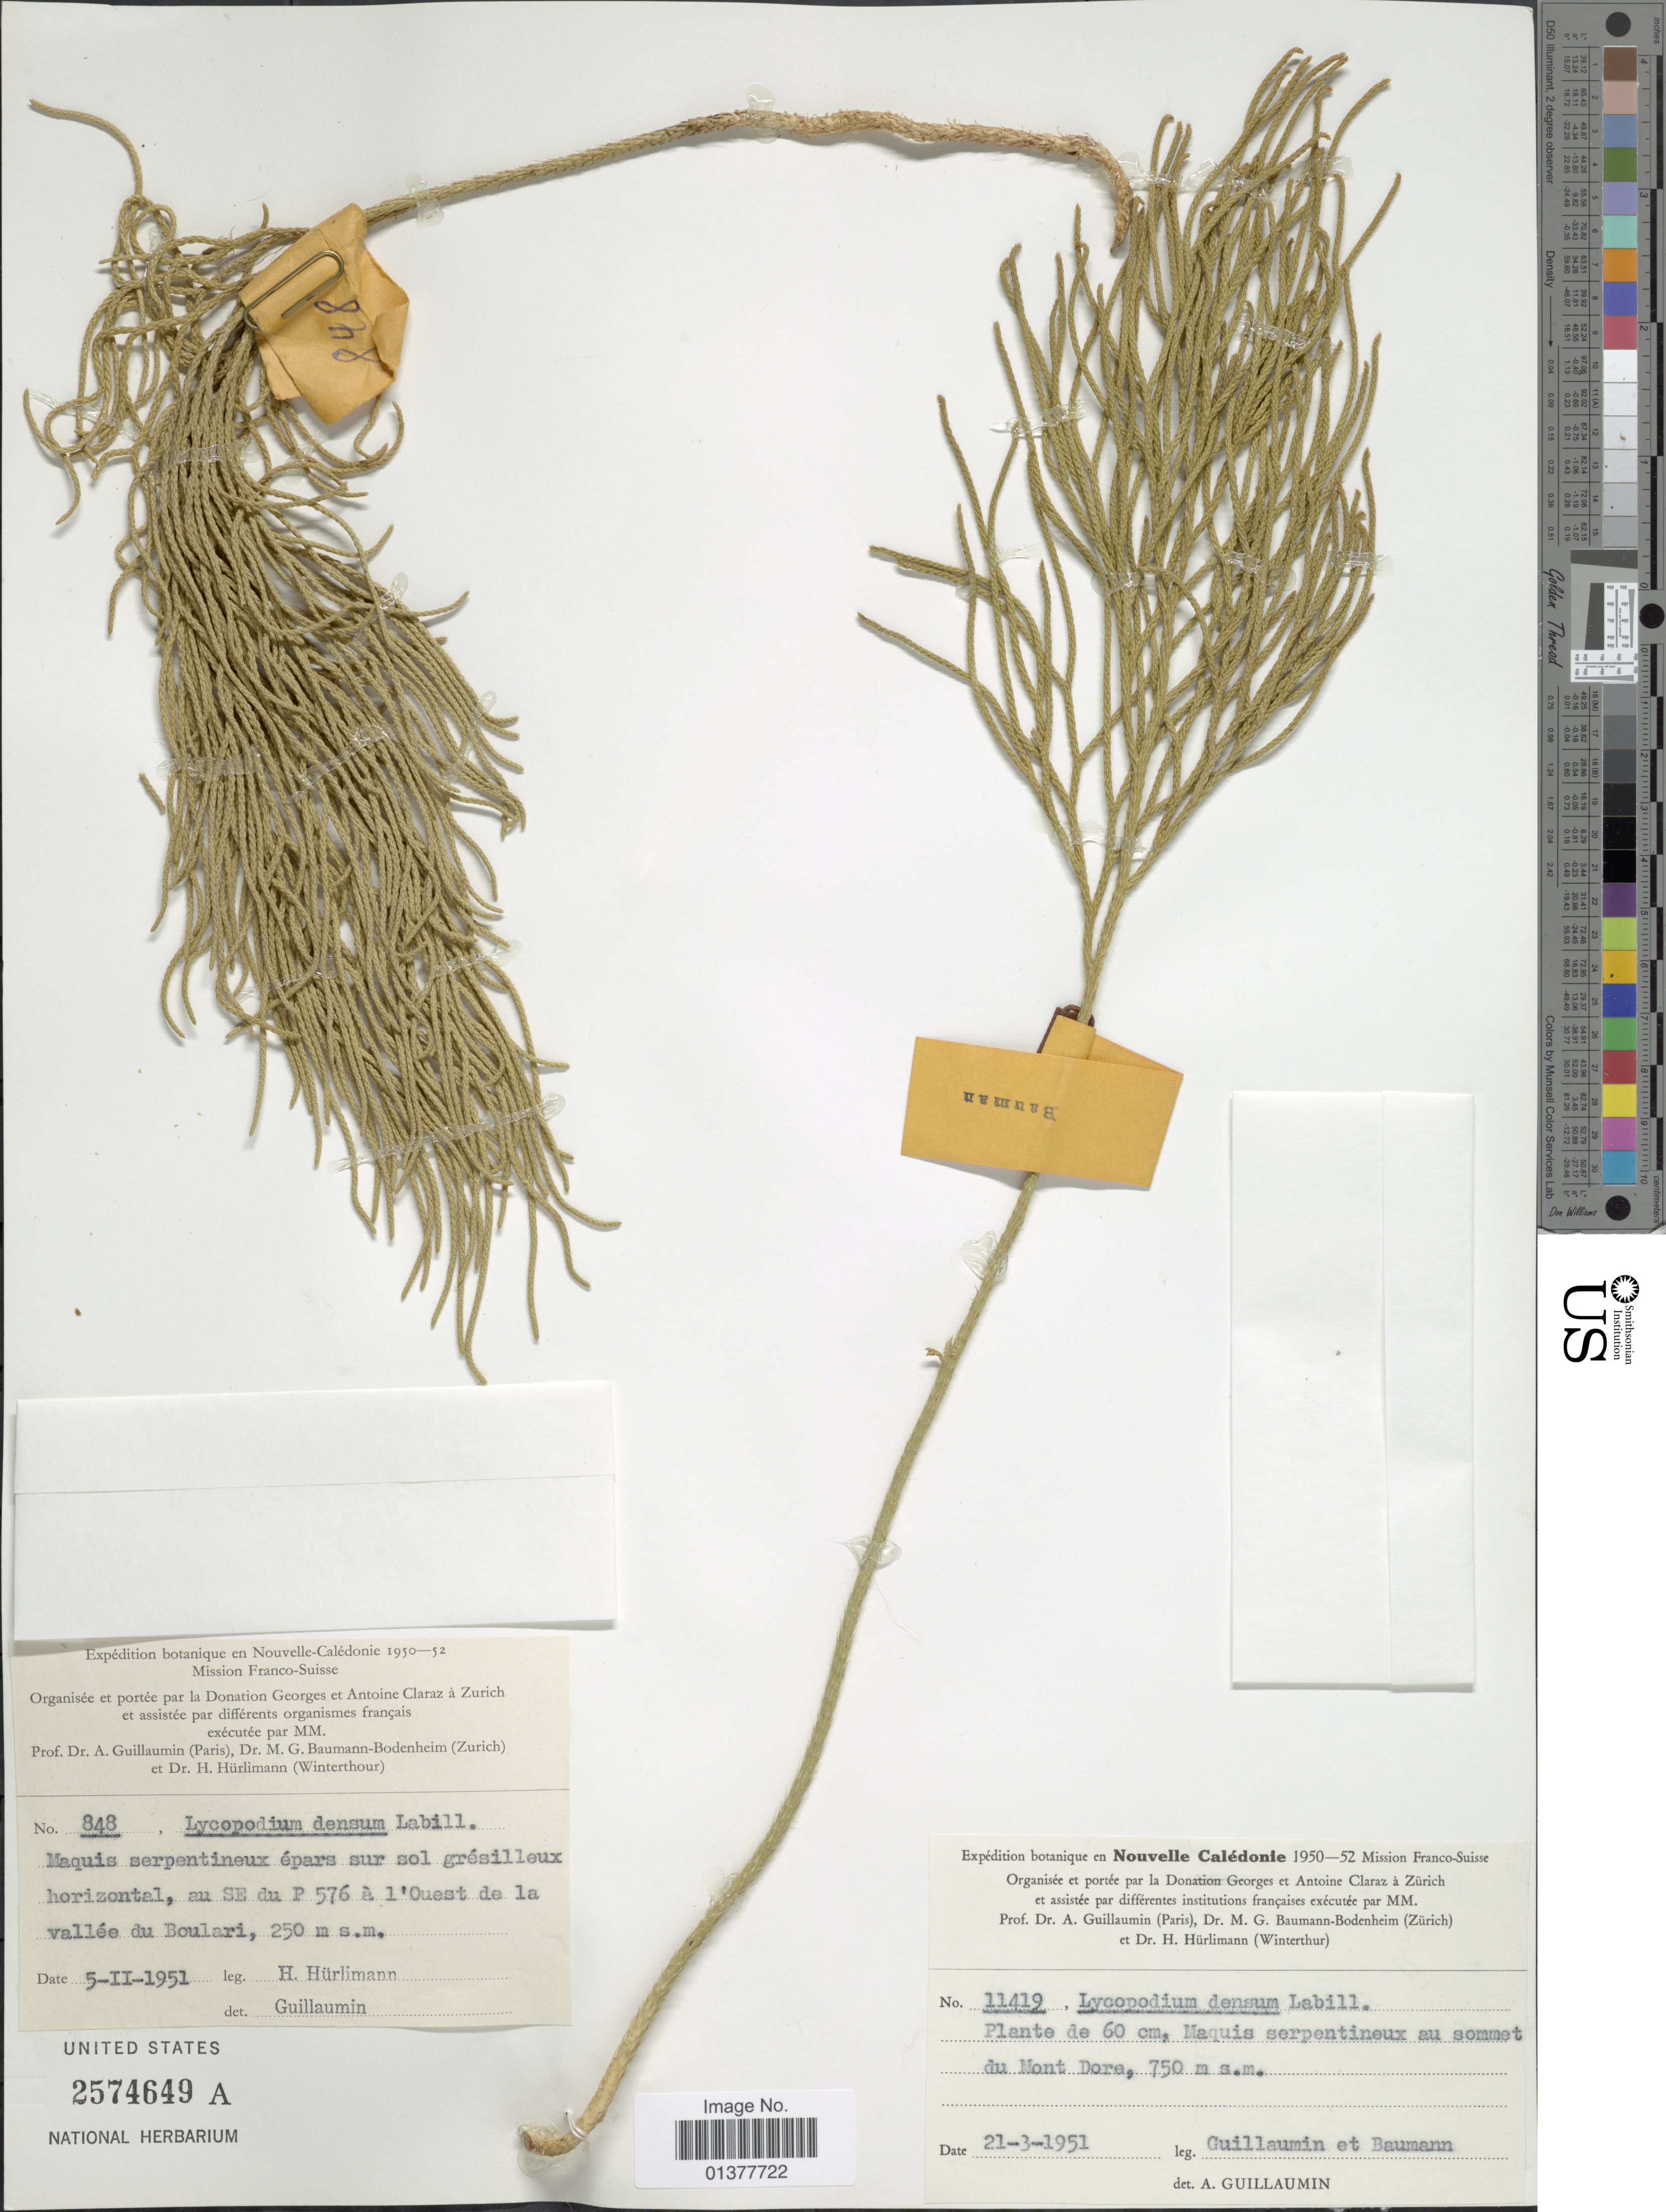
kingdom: Plantae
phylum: Tracheophyta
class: Lycopodiopsida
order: Lycopodiales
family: Lycopodiaceae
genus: Pseudolycopodium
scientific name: Pseudolycopodium densum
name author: (Rothm.) Holub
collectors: H. Hürlimann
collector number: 848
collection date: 1951-02-05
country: New Caledonia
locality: Maquis serpentineux epars sur sol grésilleux horizontal, au SE du P576 a l'Ouest de la vallée du Boulari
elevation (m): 250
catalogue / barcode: US 2574649A